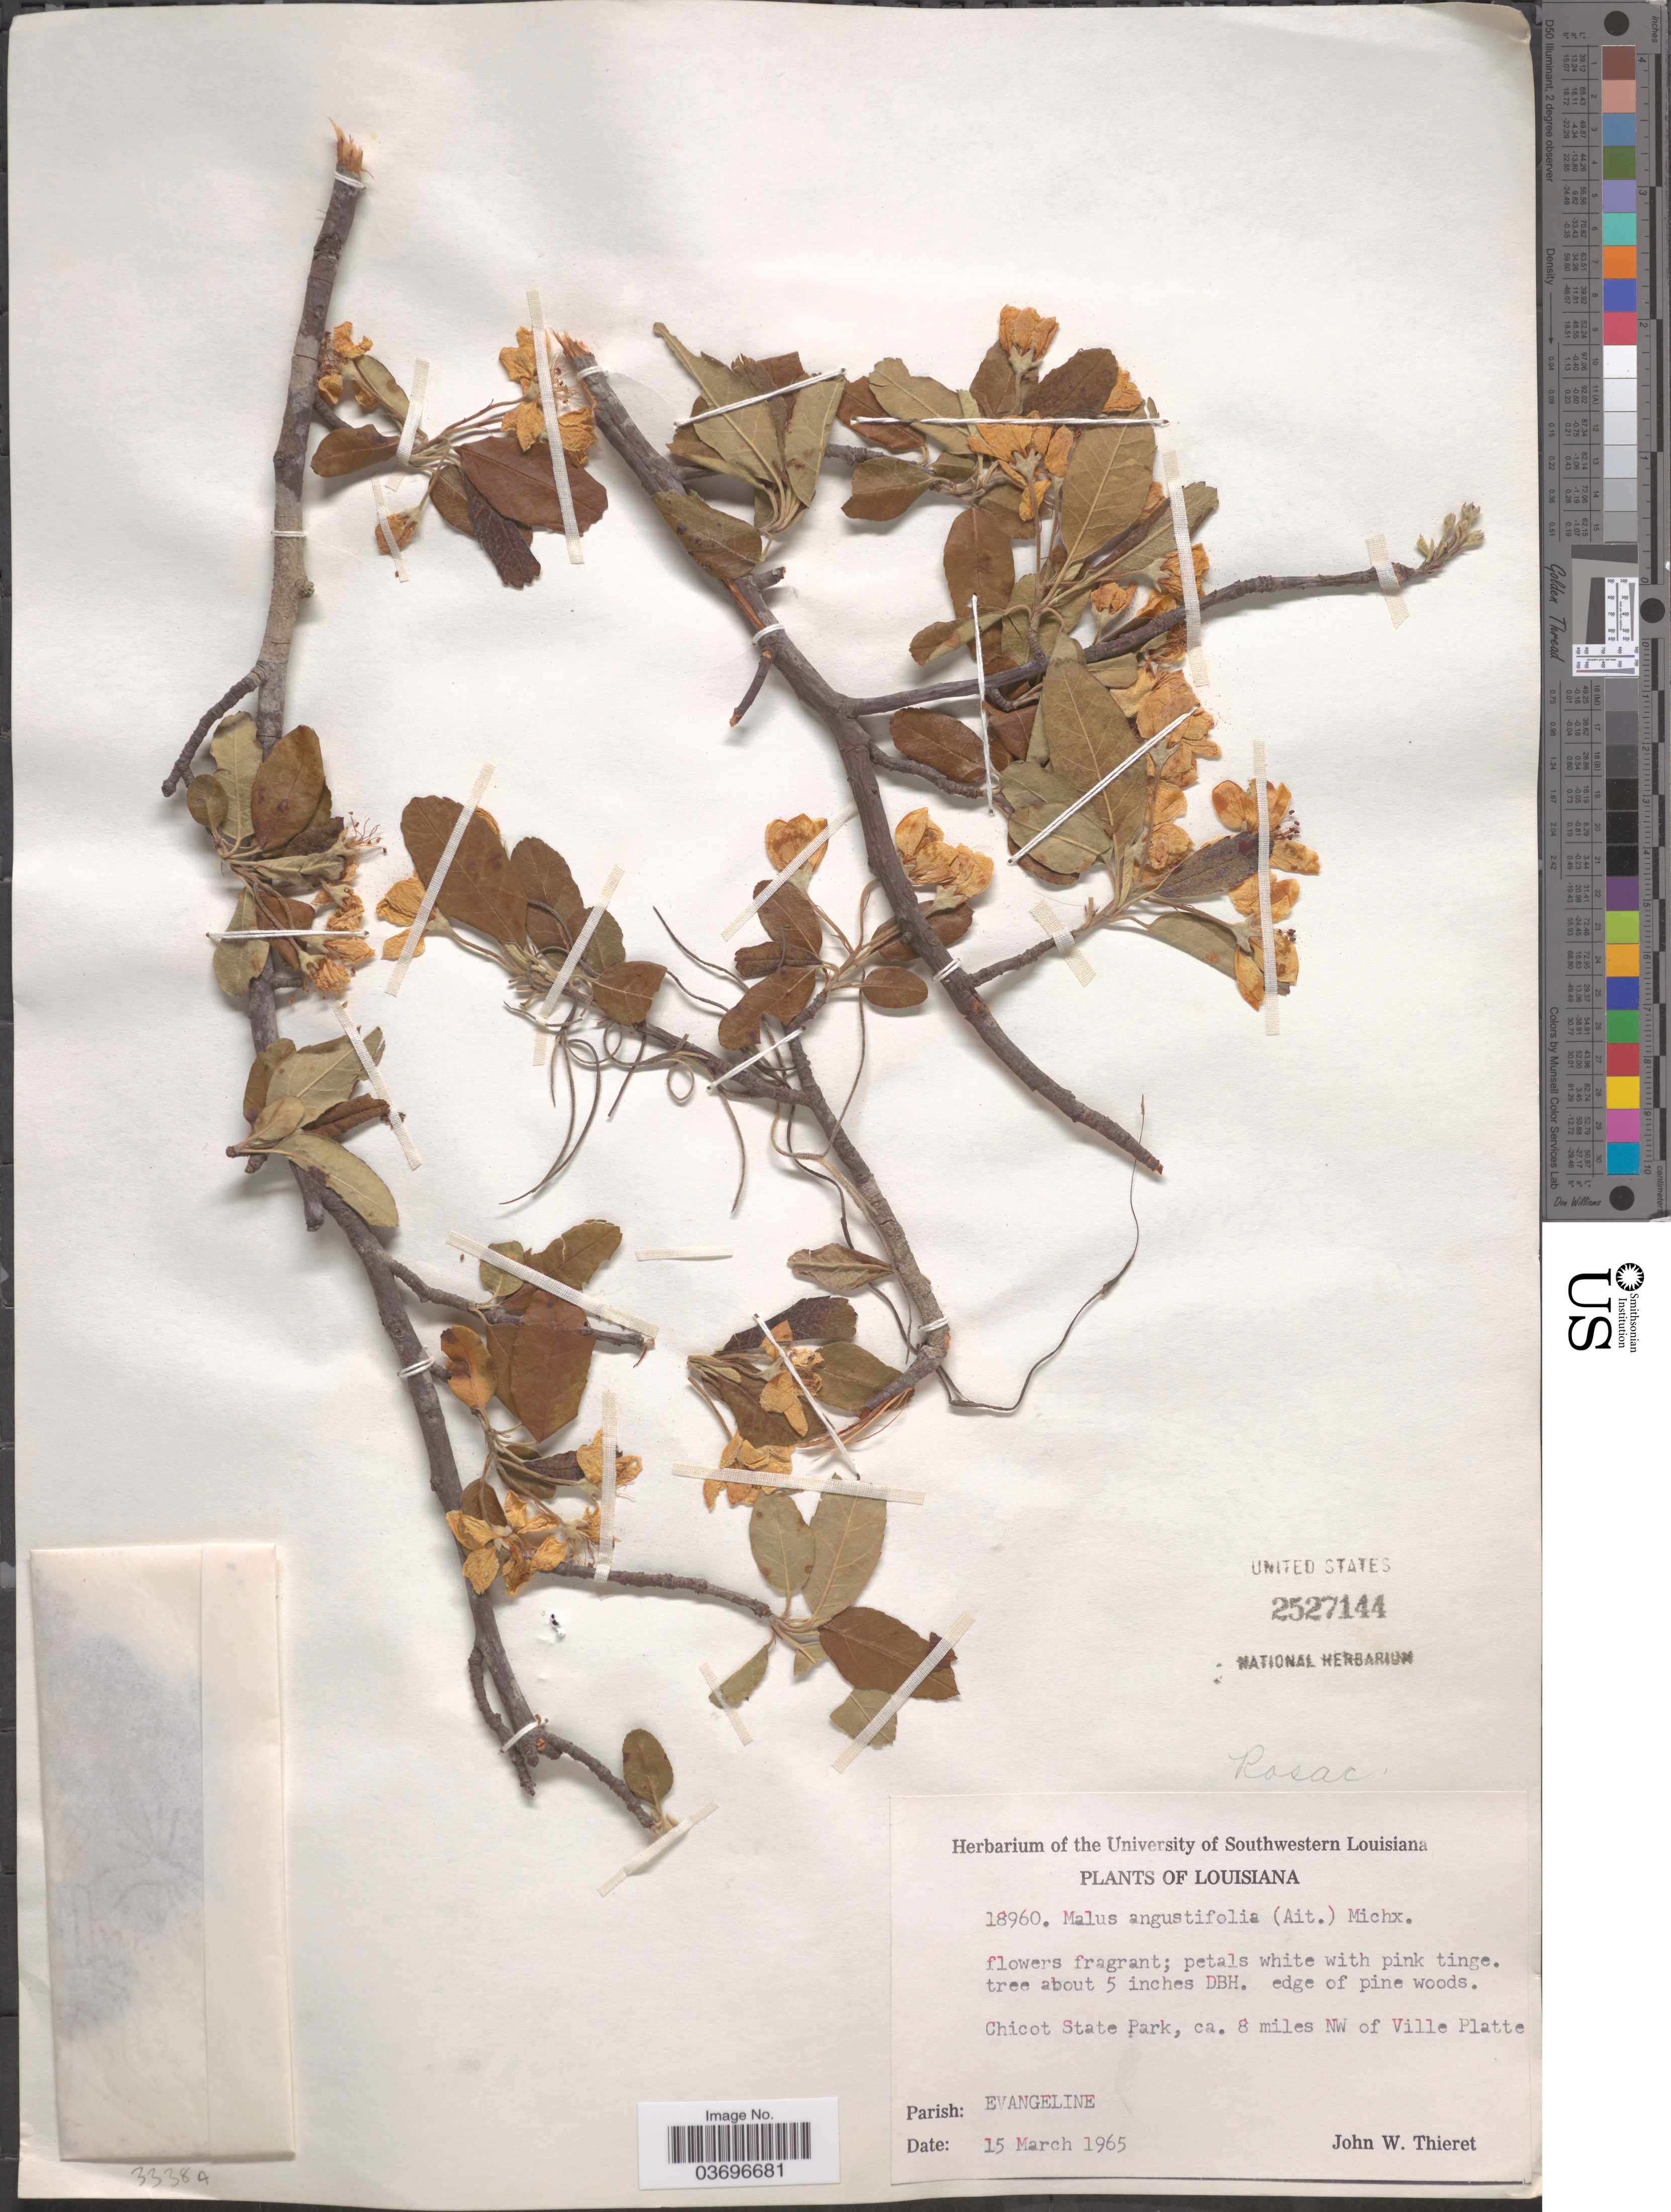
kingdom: Plantae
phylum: Tracheophyta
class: Magnoliopsida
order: Rosales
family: Rosaceae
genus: Malus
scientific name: Malus angustifolia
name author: (Aiton) Michx.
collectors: J. W. Thieret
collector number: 18960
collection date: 1965-03-15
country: United States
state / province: Louisiana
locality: Chicot State Park, ca. 8 miles NW of Ville Platte. Parish: Evangeline.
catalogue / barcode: US 2527144